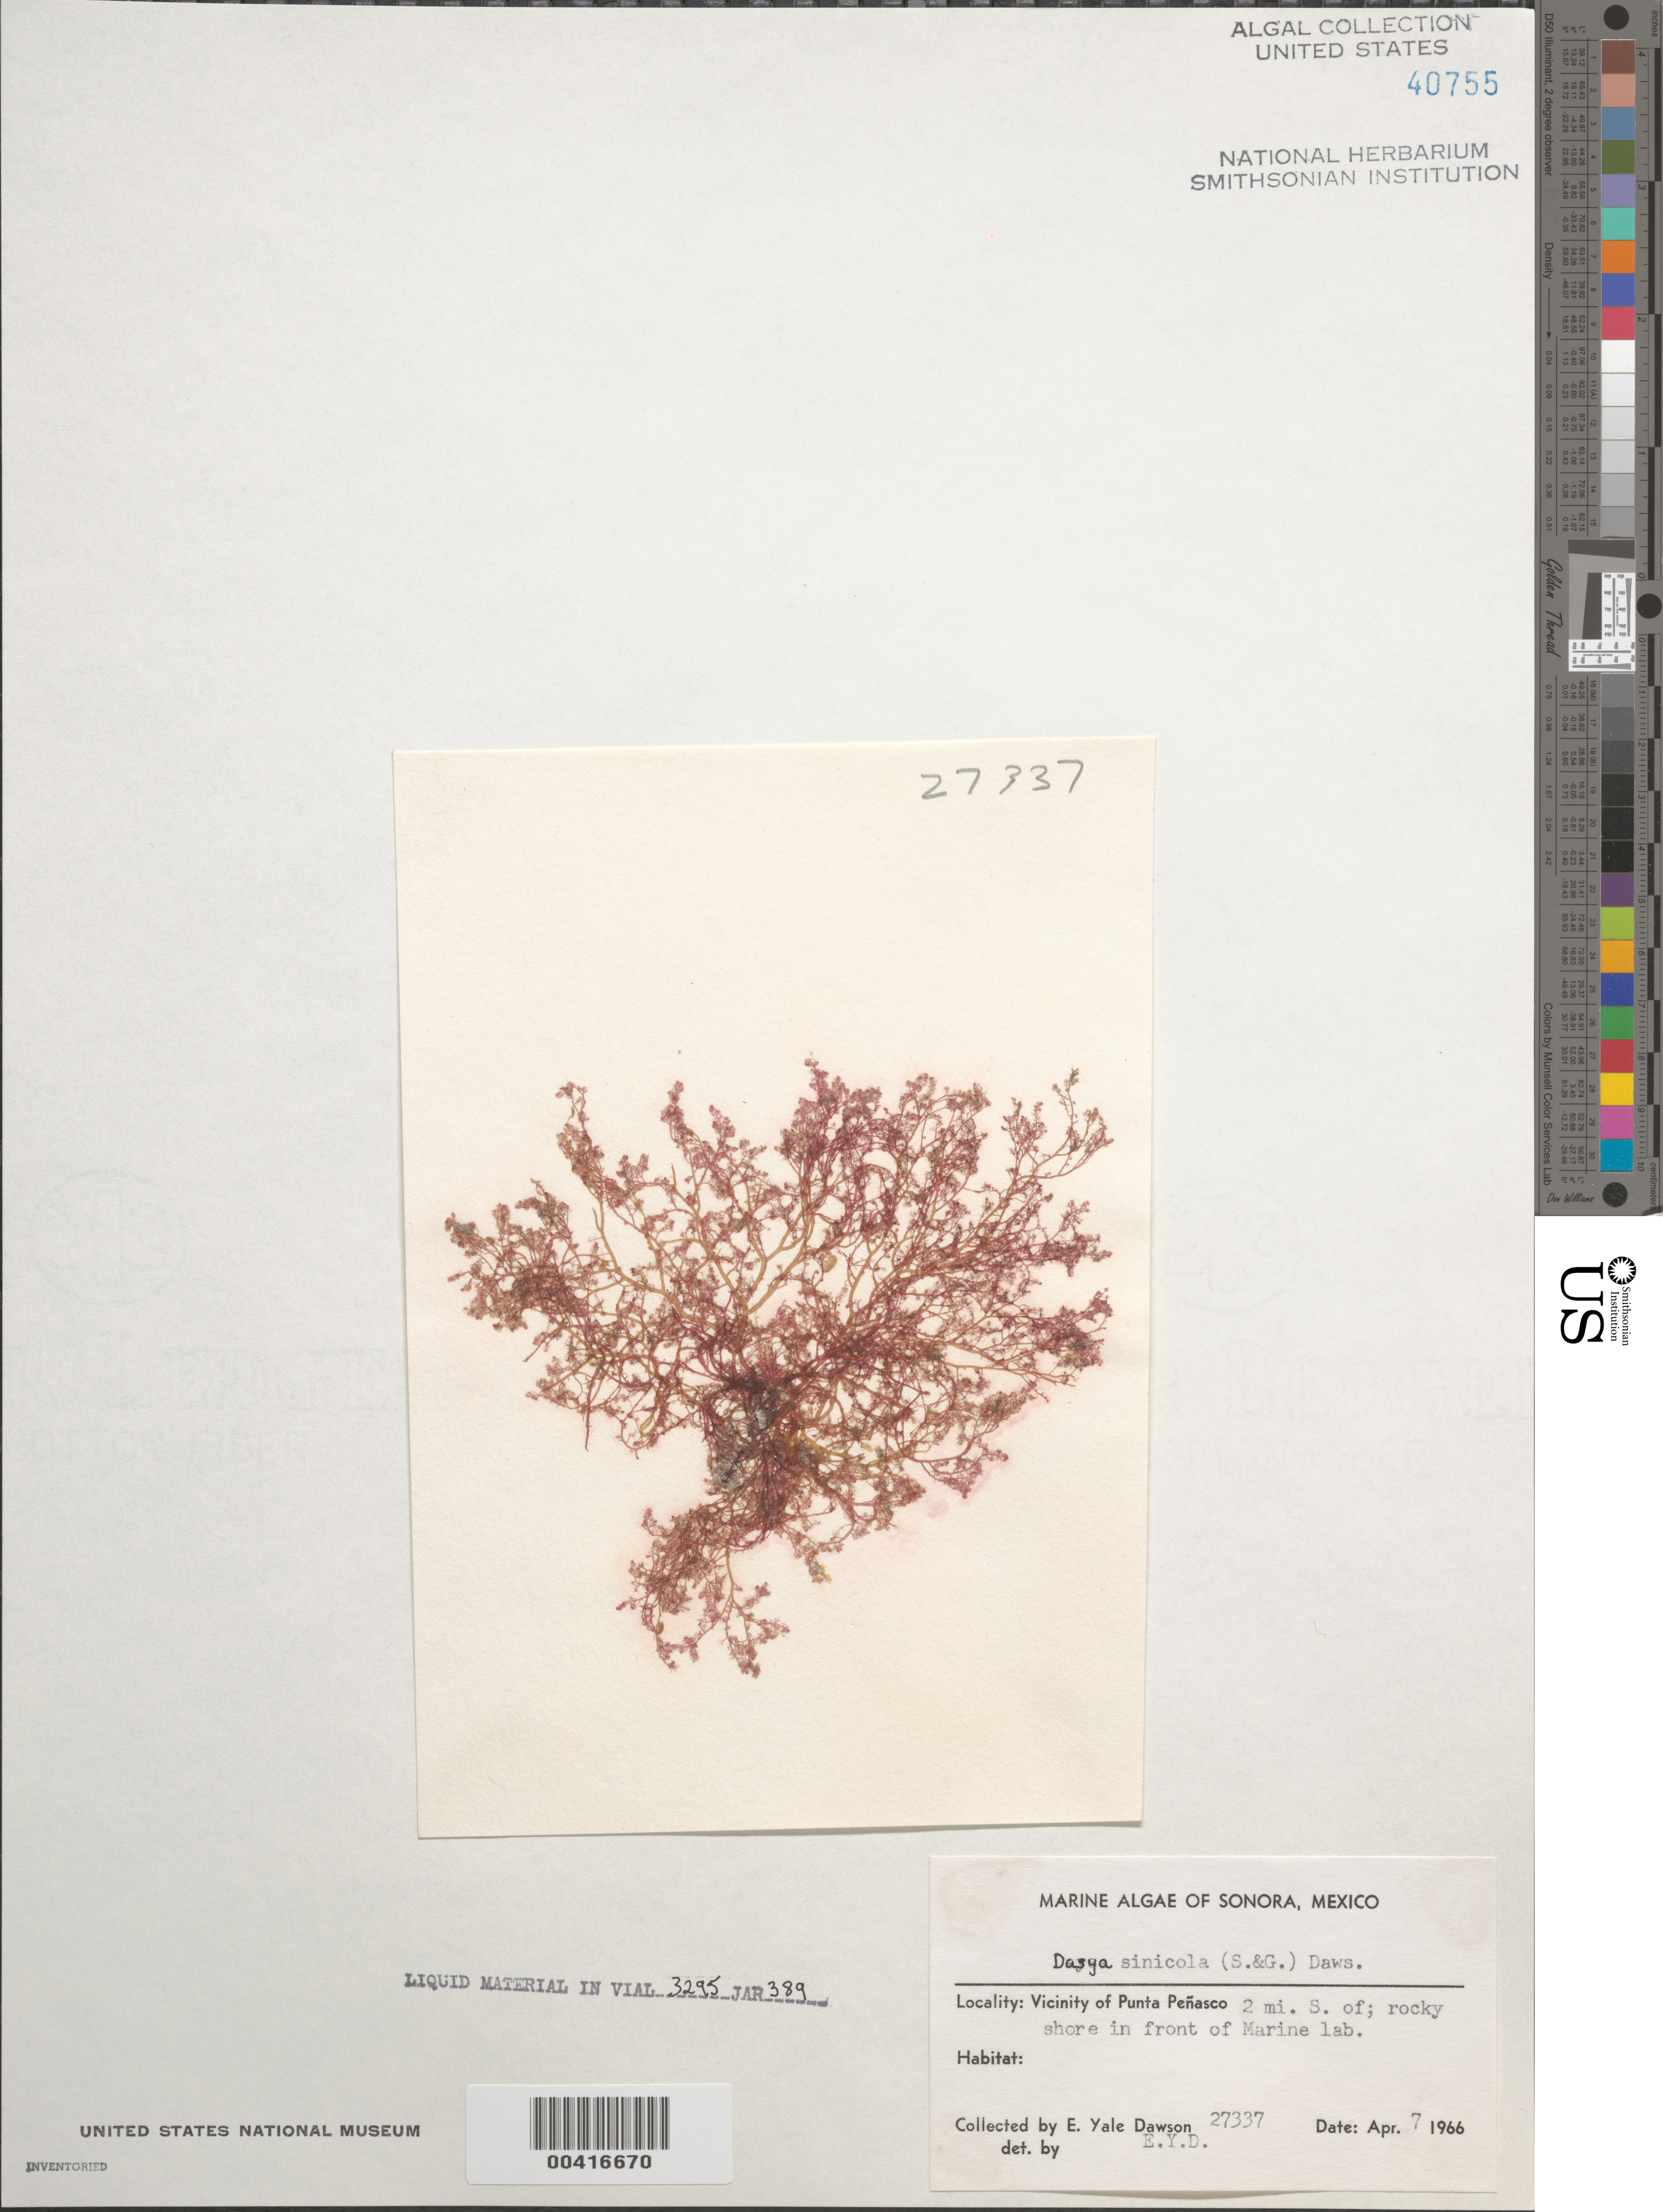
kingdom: Plantae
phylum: Rhodophyta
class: Florideophyceae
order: Ceramiales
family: Dasyaceae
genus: Dasya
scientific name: Dasya sinicola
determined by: Dawson, E. Y.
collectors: E. Y. Dawson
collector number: EYD 27337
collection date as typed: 07 Apr 1966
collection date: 1966-04-07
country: Mexico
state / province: Sonora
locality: Marine laboratory shore, 2 miles south of Punta Penasco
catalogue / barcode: US 40755